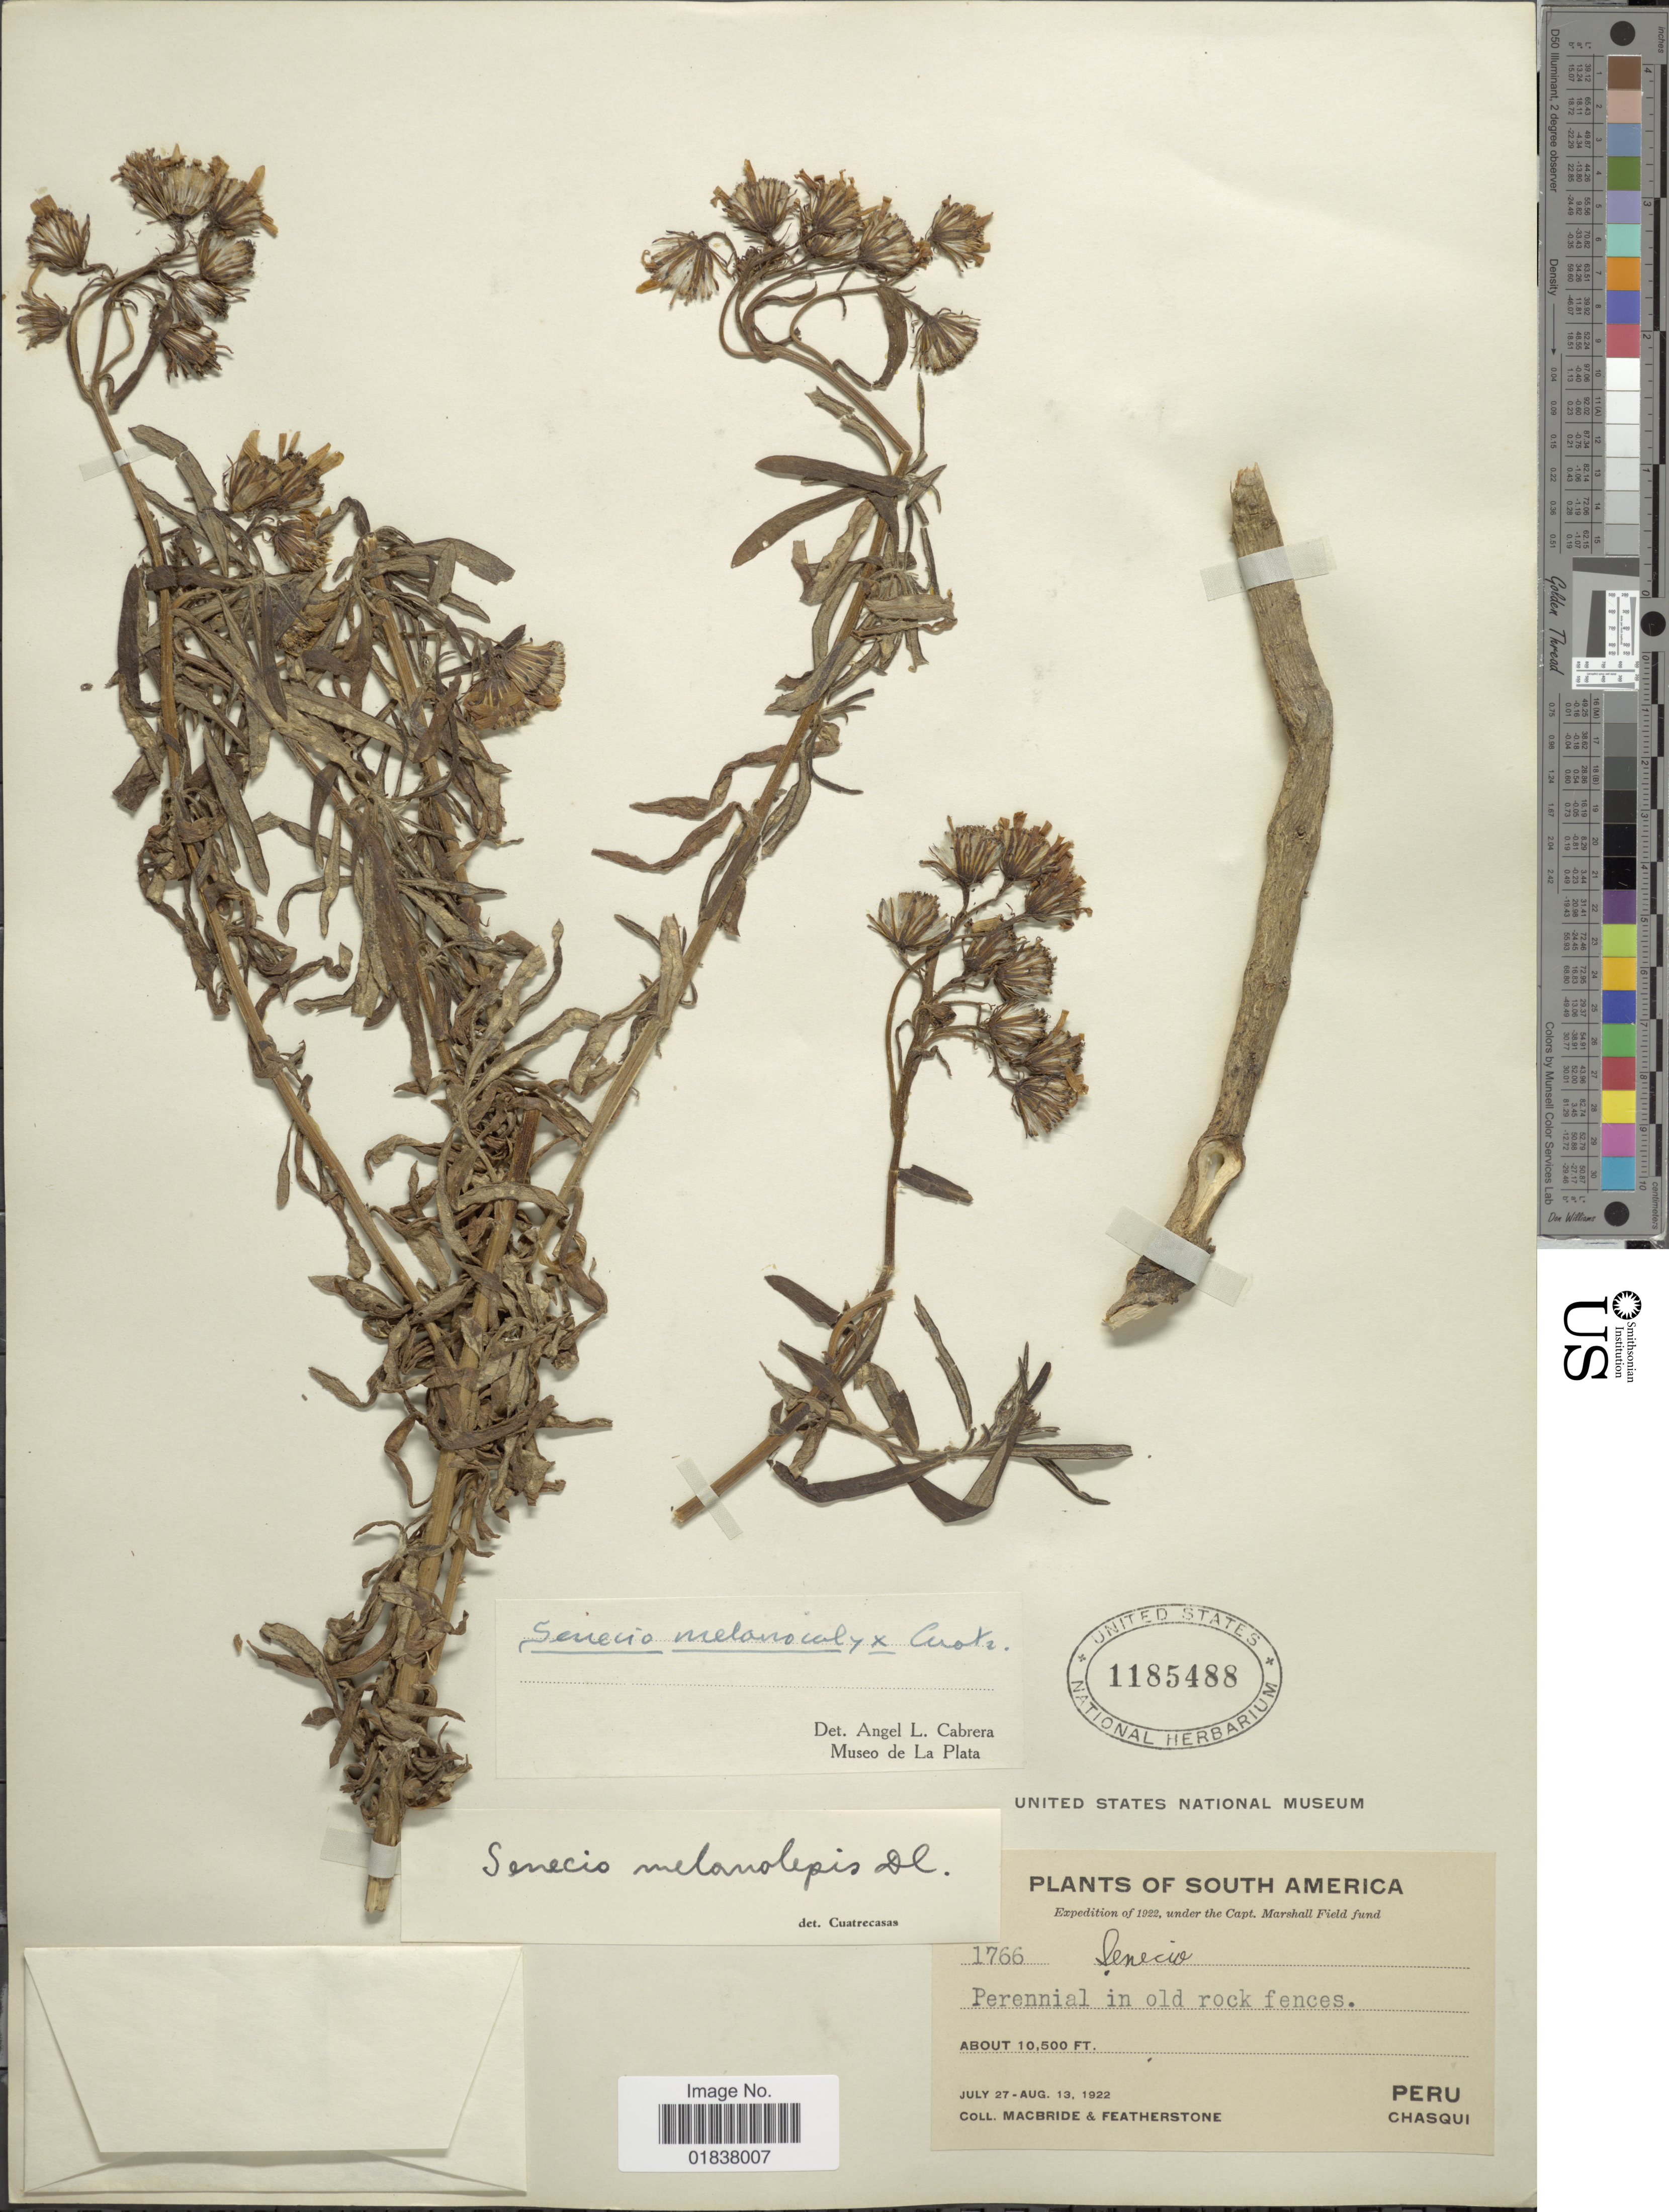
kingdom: Plantae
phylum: Tracheophyta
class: Magnoliopsida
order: Asterales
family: Asteraceae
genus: Senecio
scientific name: Senecio melanocalyx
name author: Cuatrec.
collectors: Macbride, -- & -. Featherstone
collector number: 1766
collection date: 1922-07-27/1922-08-13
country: Peru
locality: South America, Chasqui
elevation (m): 3200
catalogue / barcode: US 1185488